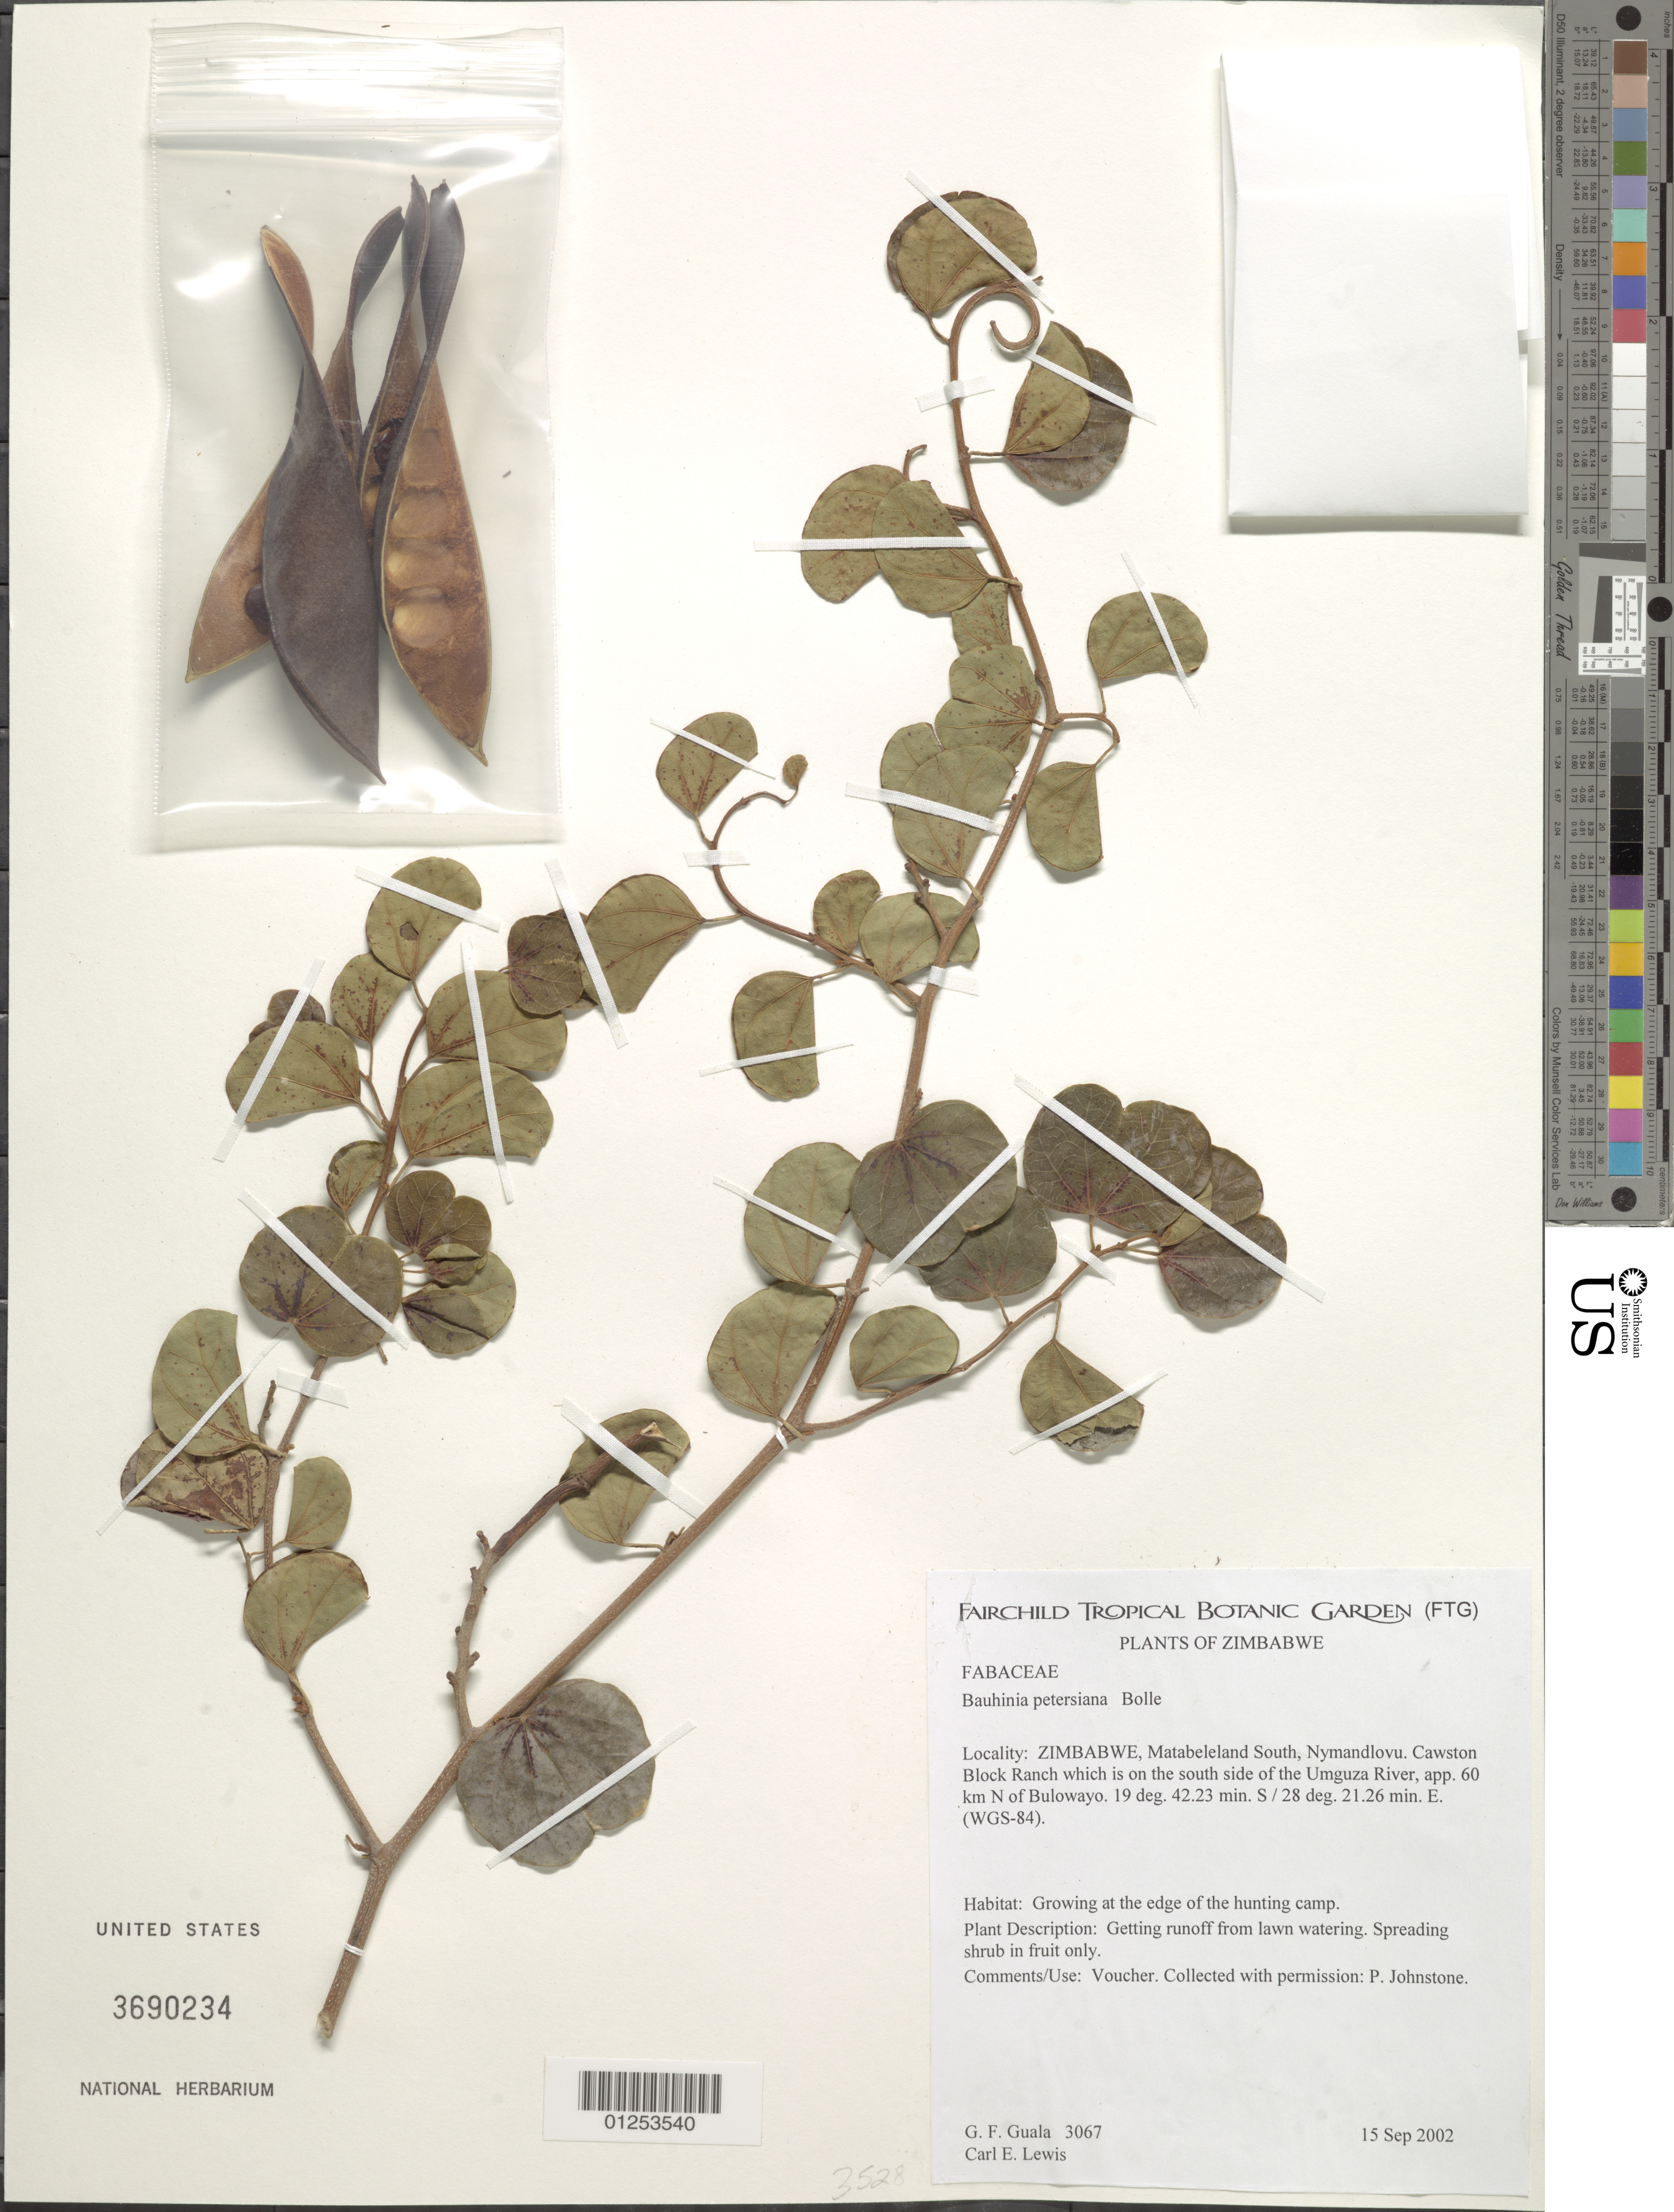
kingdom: Plantae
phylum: Tracheophyta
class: Magnoliopsida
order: Fabales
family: Fabaceae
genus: Bauhinia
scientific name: Bauhinia petersiana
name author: Bolle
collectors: G. Guala & C. Lewis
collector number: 3067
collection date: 2002-09-15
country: Zimbabwe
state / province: Matabeleland South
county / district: Nymandlovu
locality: Cawston Block Ranch which is on the south side of the Umguza River, approx. 60 km N of Bulawayo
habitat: Growing at the edge of the hunting camp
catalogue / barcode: US 3690234